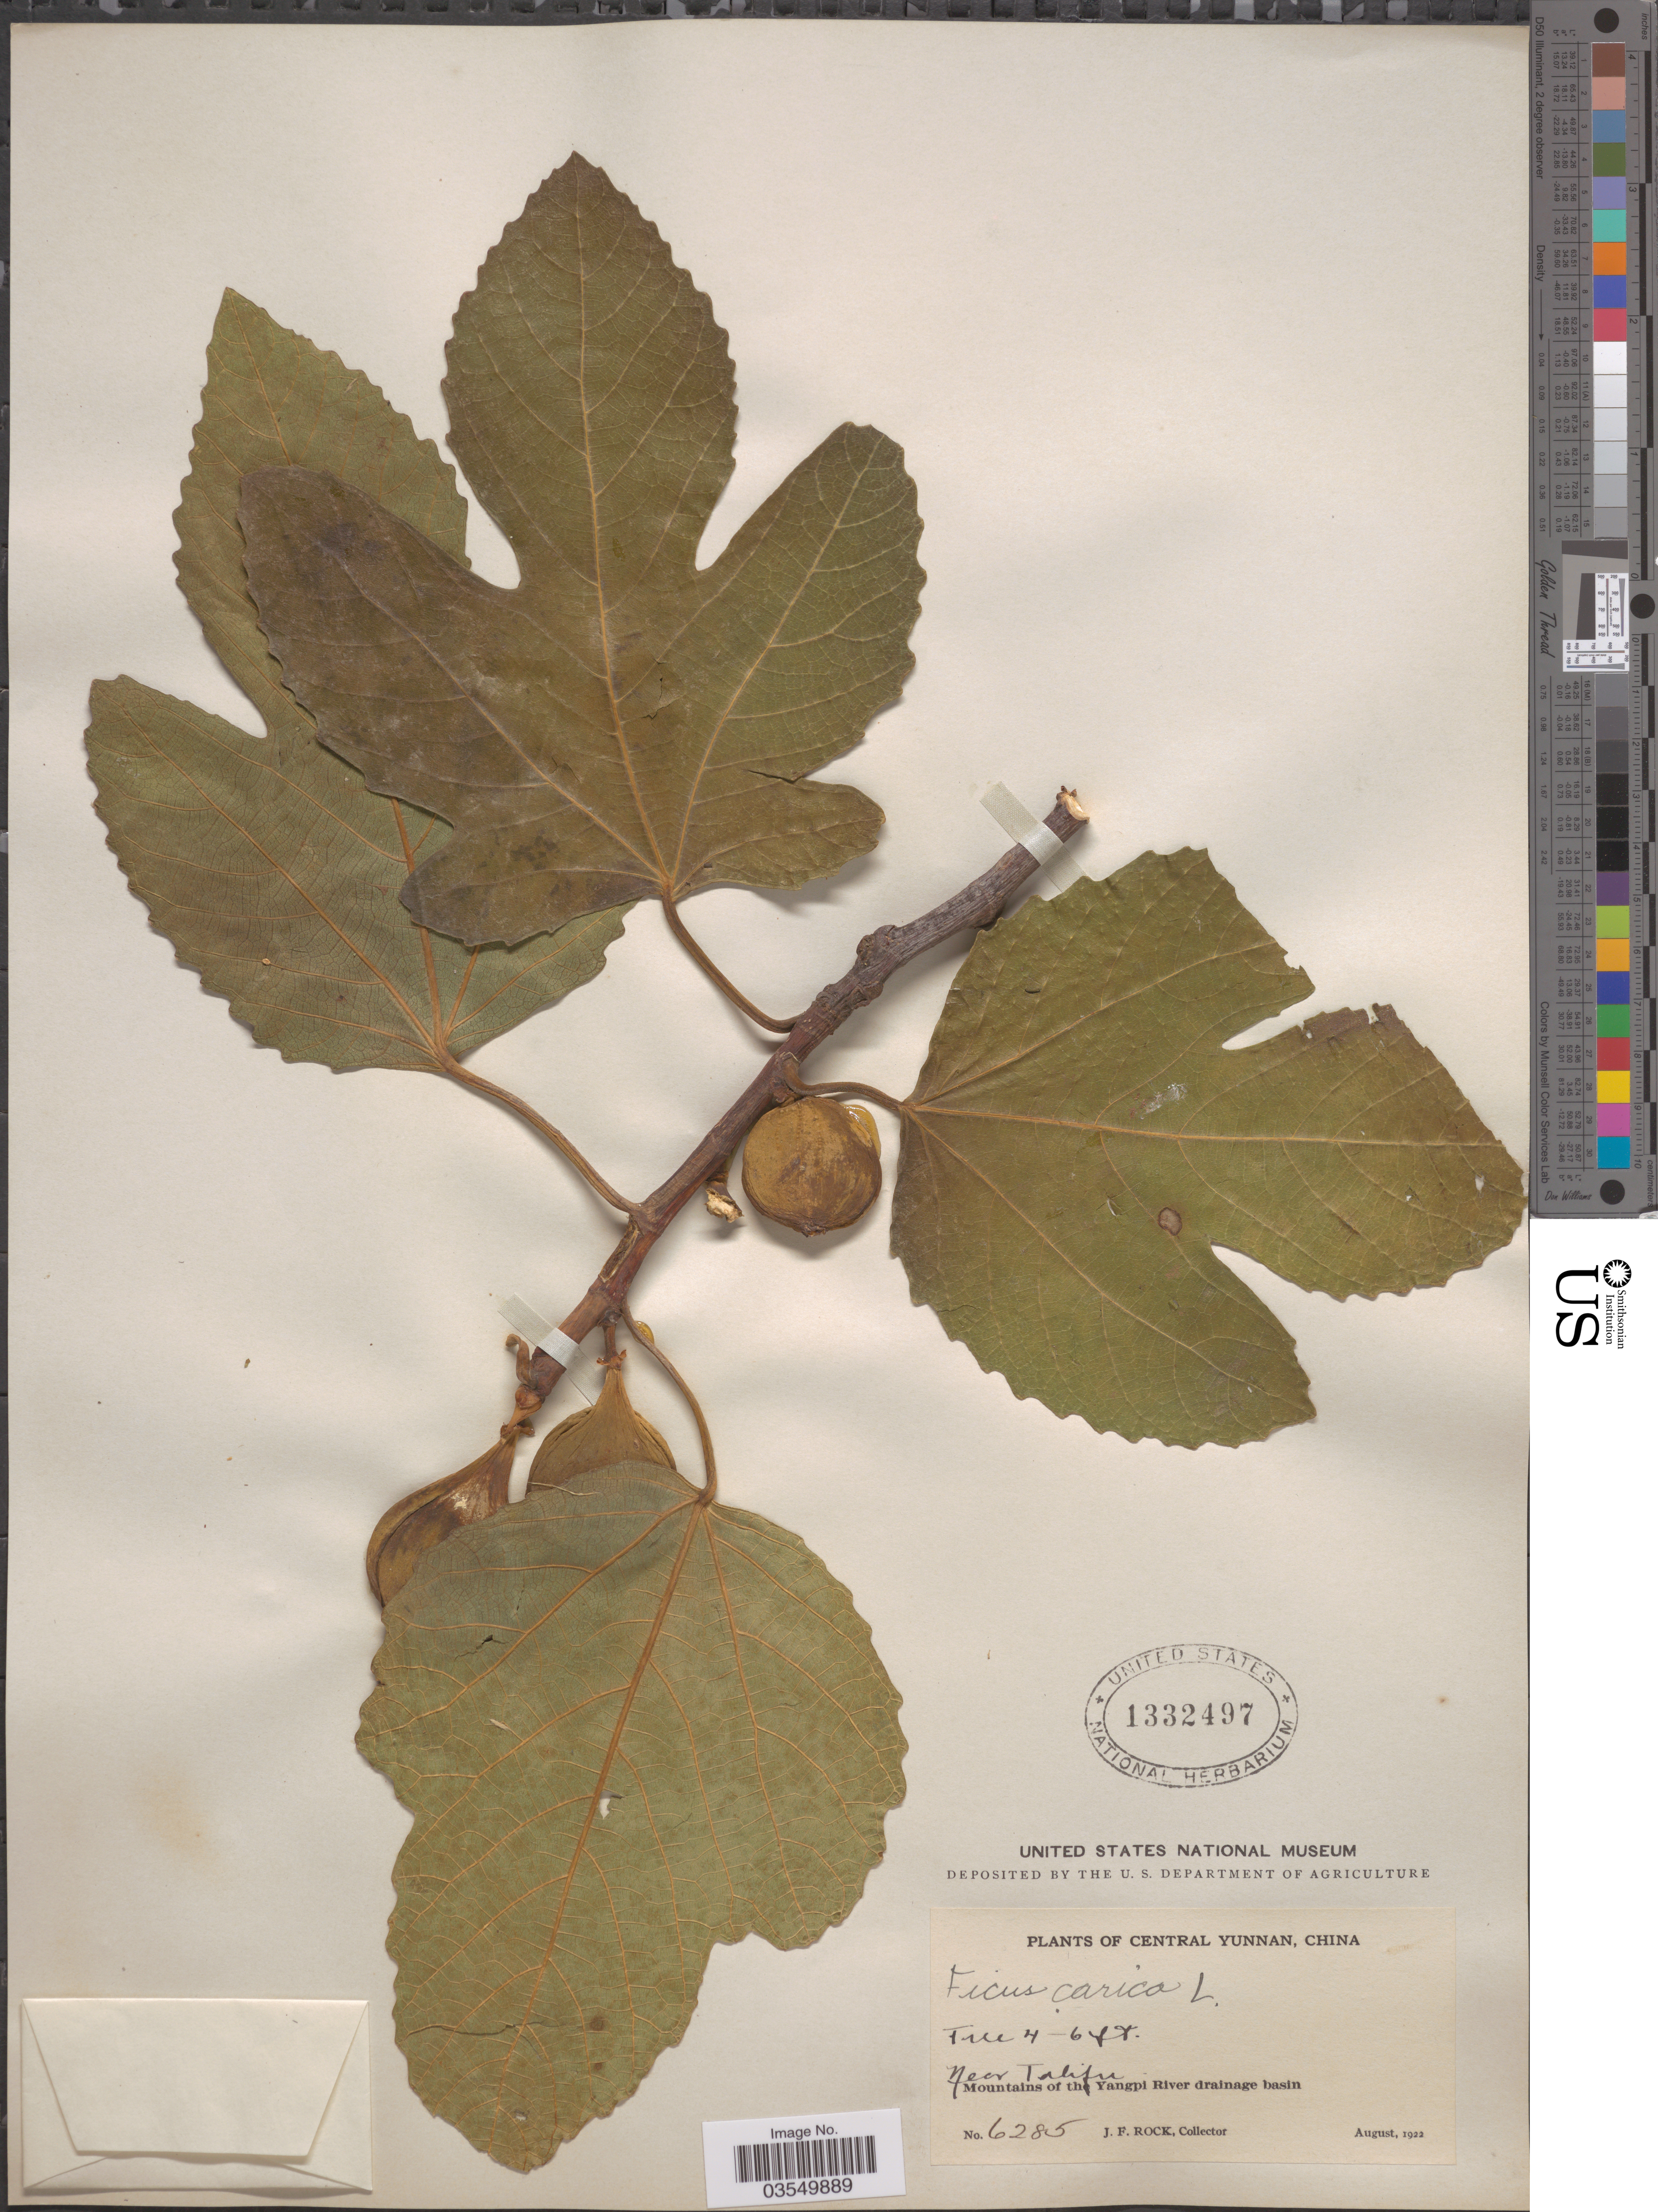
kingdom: Plantae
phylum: Tracheophyta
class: Magnoliopsida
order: Rosales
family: Moraceae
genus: Ficus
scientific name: Ficus carica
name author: L.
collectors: J. Rock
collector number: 6285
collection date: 1922-08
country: China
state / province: Yunnan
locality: Central Yunnan. Near Talifu. Mountains of the Yangpi River drainage basin.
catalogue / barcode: US 1332497